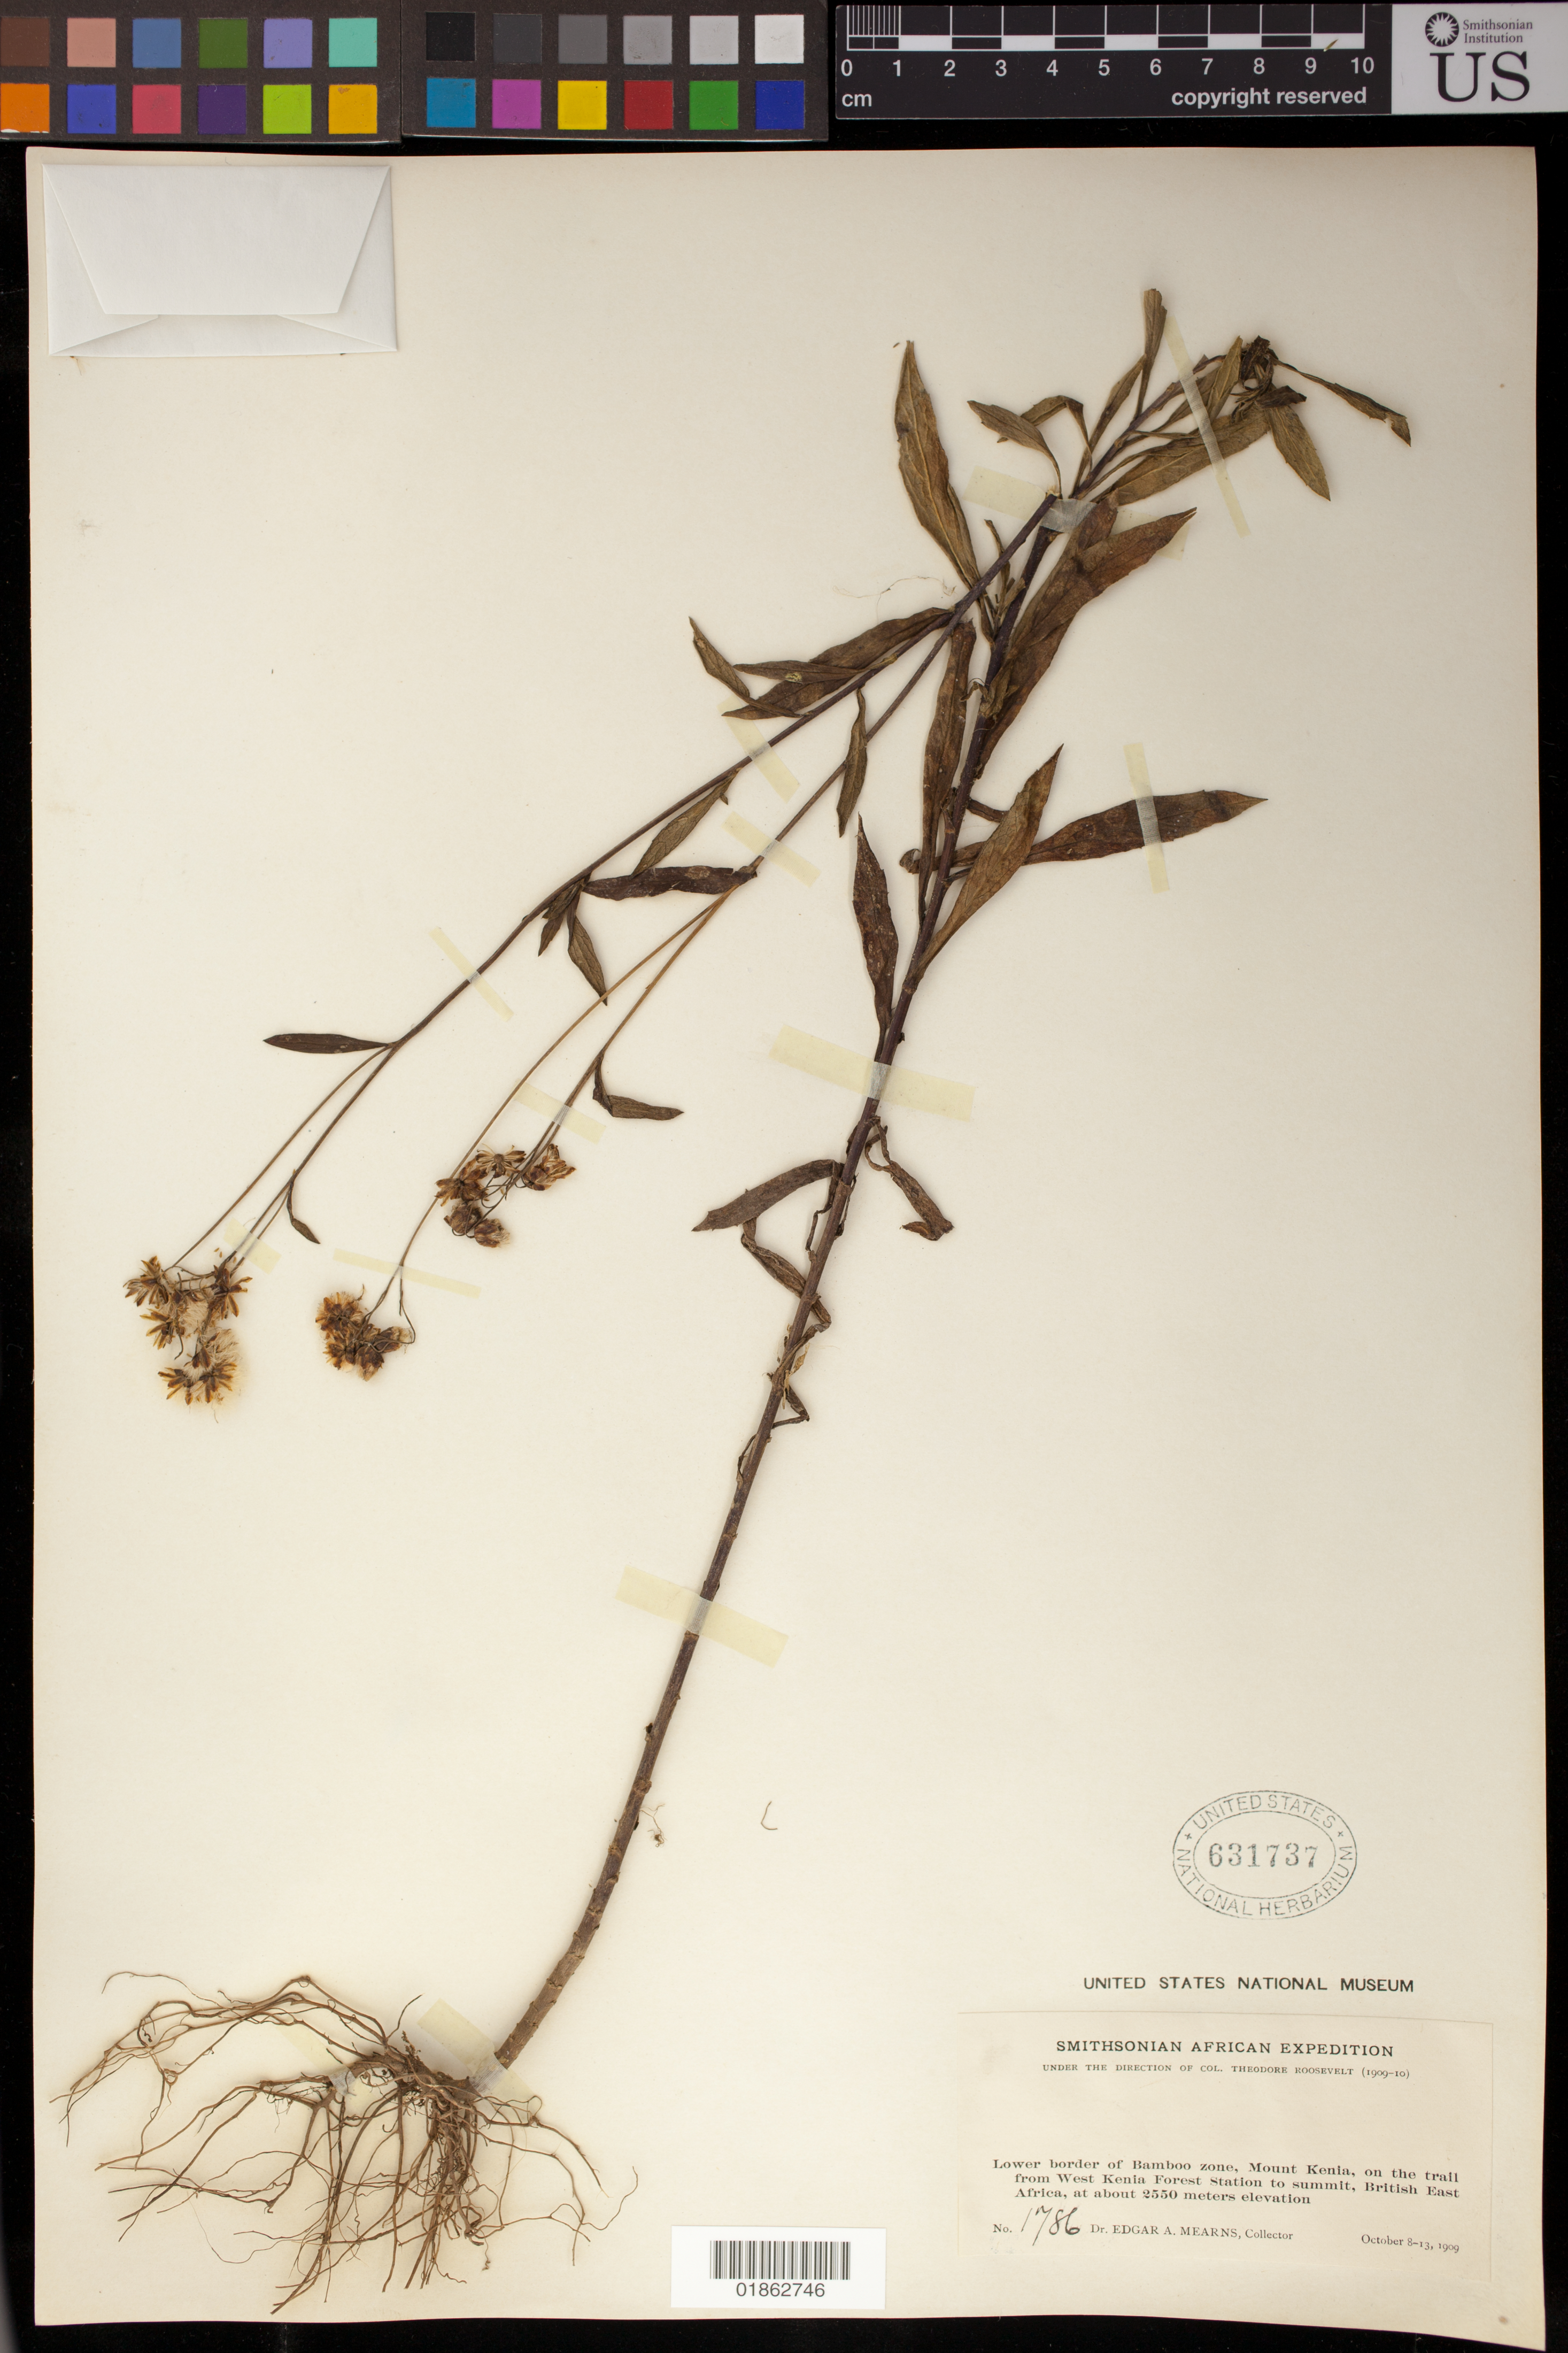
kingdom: Plantae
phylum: Tracheophyta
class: Magnoliopsida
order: Asterales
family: Asteraceae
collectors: E. A. Mearns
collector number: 1786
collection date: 1909-10-08/1909-10-13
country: Kenya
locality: Lower border of Bamboo zone, Mount Kenia, on the trail from West Kenia Forest Station to summit, British East Africa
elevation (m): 2550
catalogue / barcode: US 631737